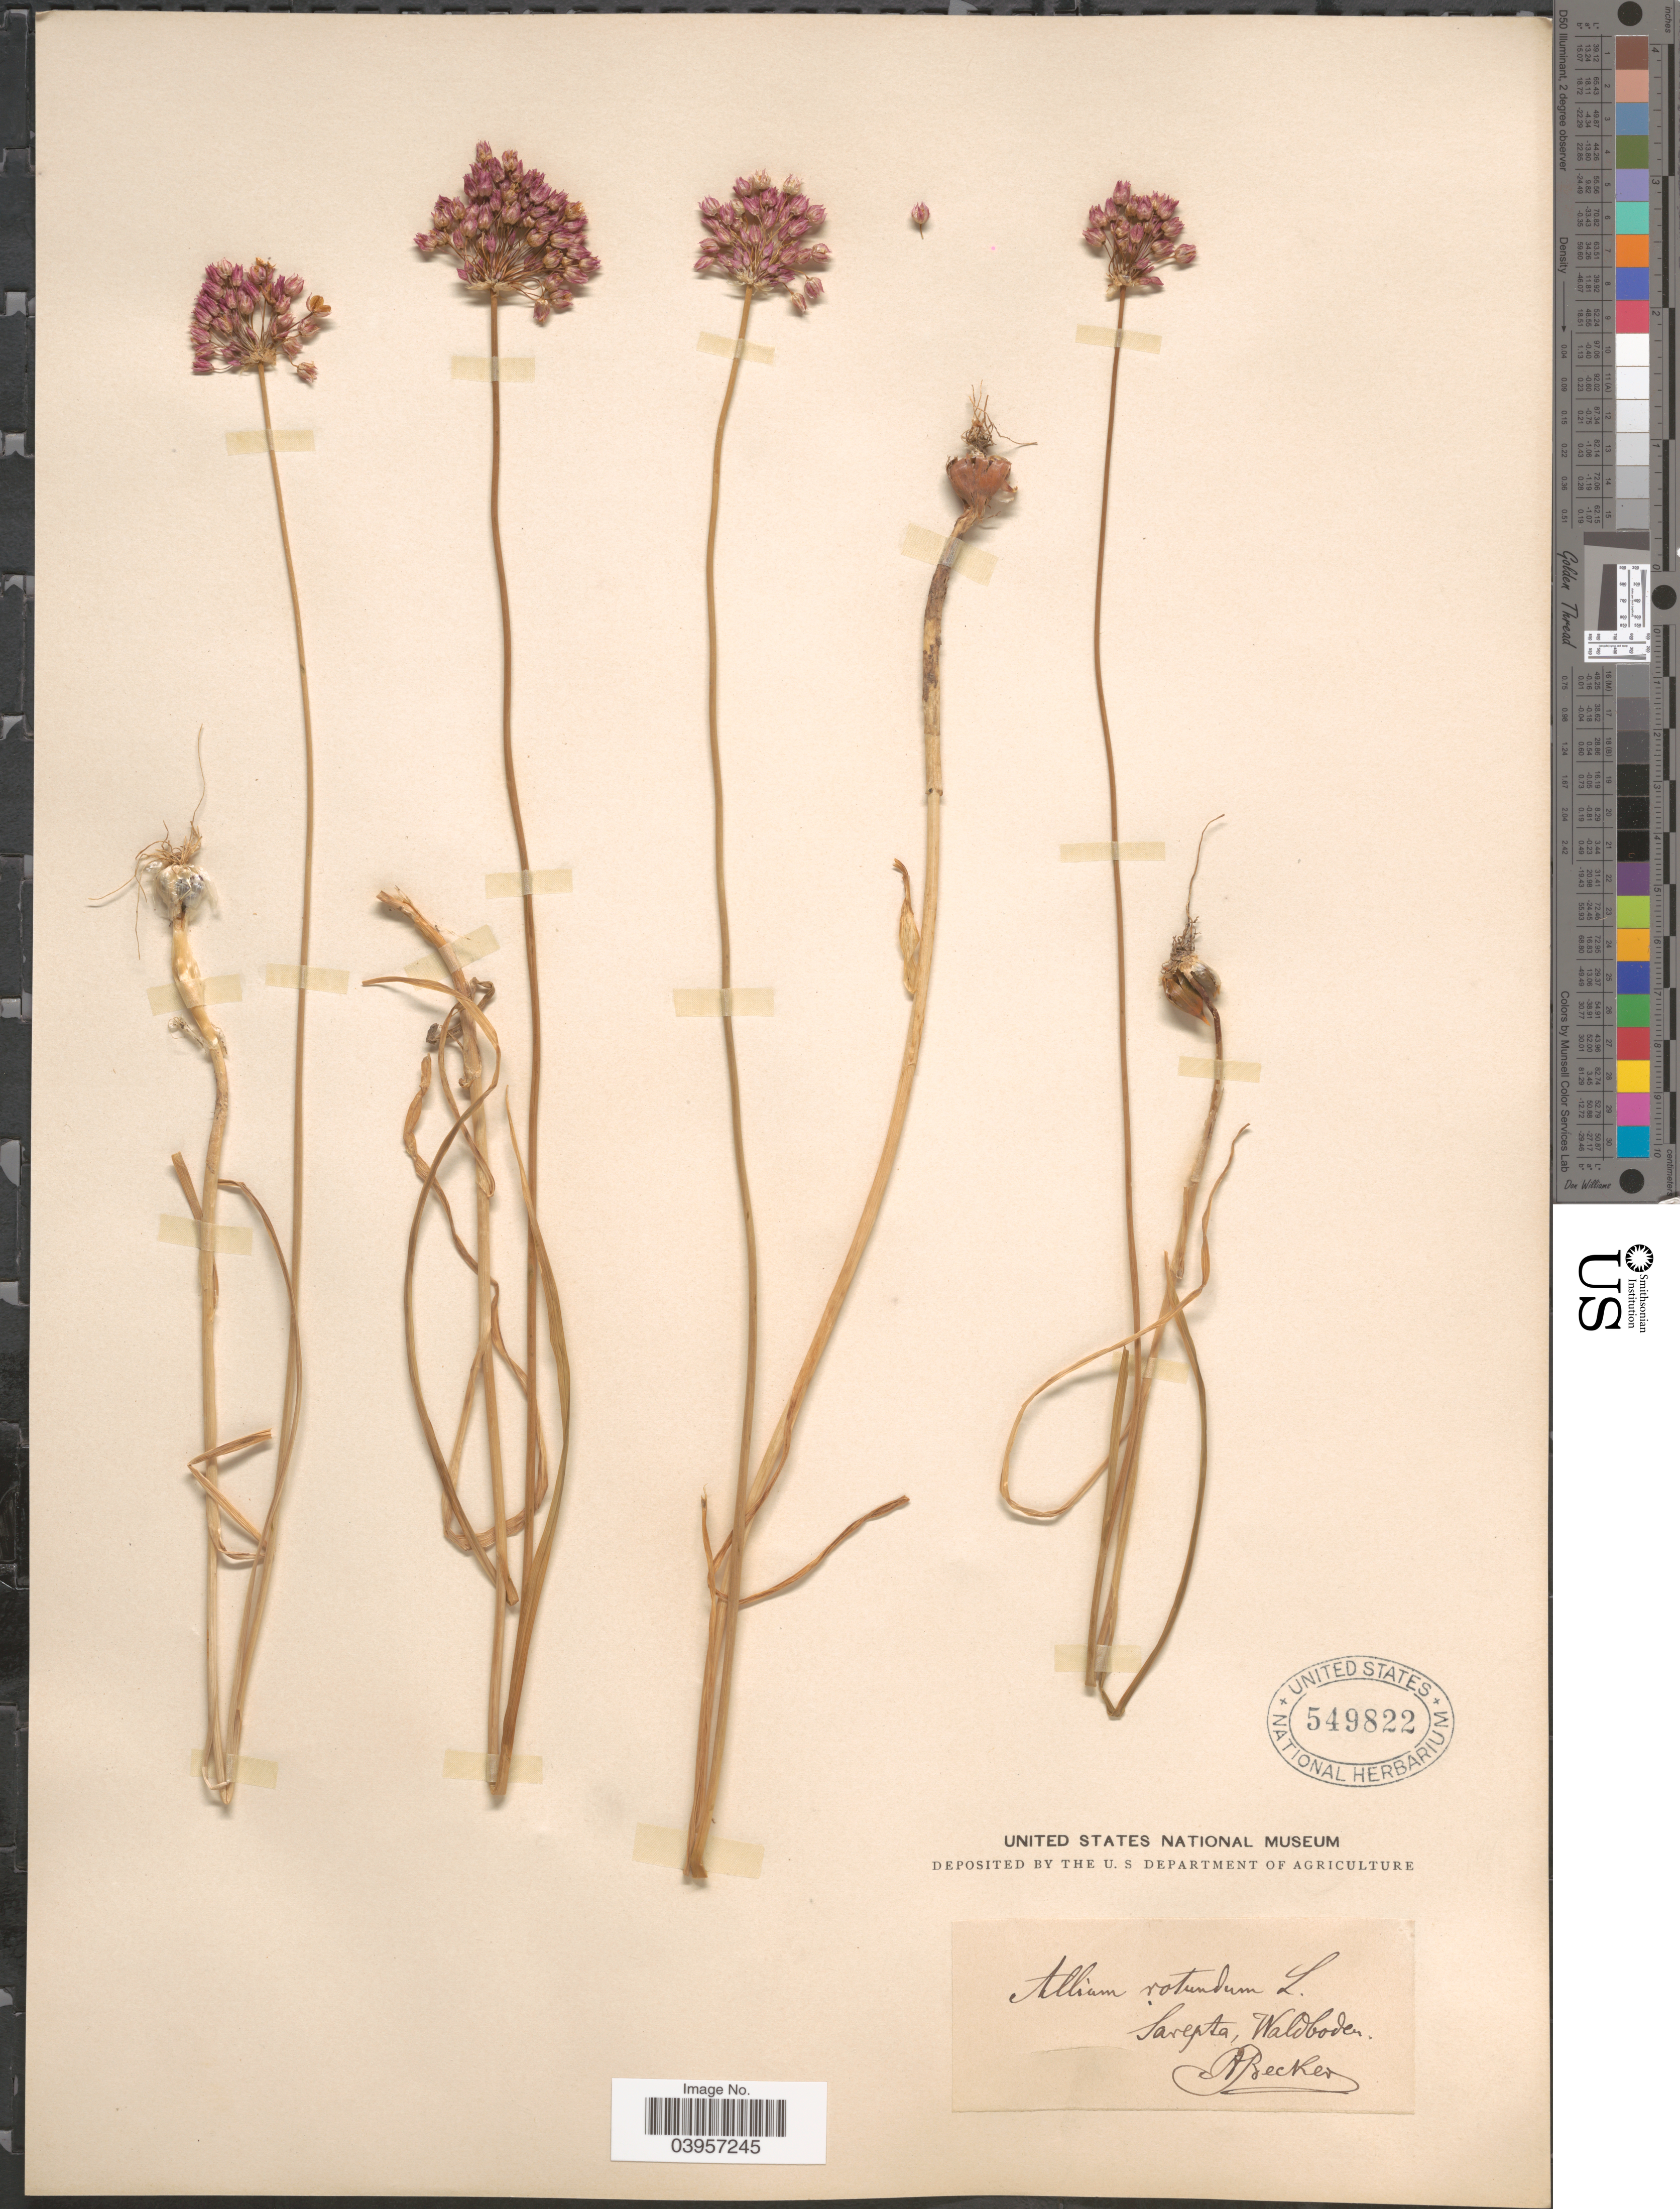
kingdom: Plantae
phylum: Tracheophyta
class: Liliopsida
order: Asparagales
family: Amaryllidaceae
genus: Allium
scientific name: Allium rotundum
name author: L.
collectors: A. Becker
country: Russian Federation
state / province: Volgograd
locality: Sarepta, Waldboden.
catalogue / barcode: US 549822